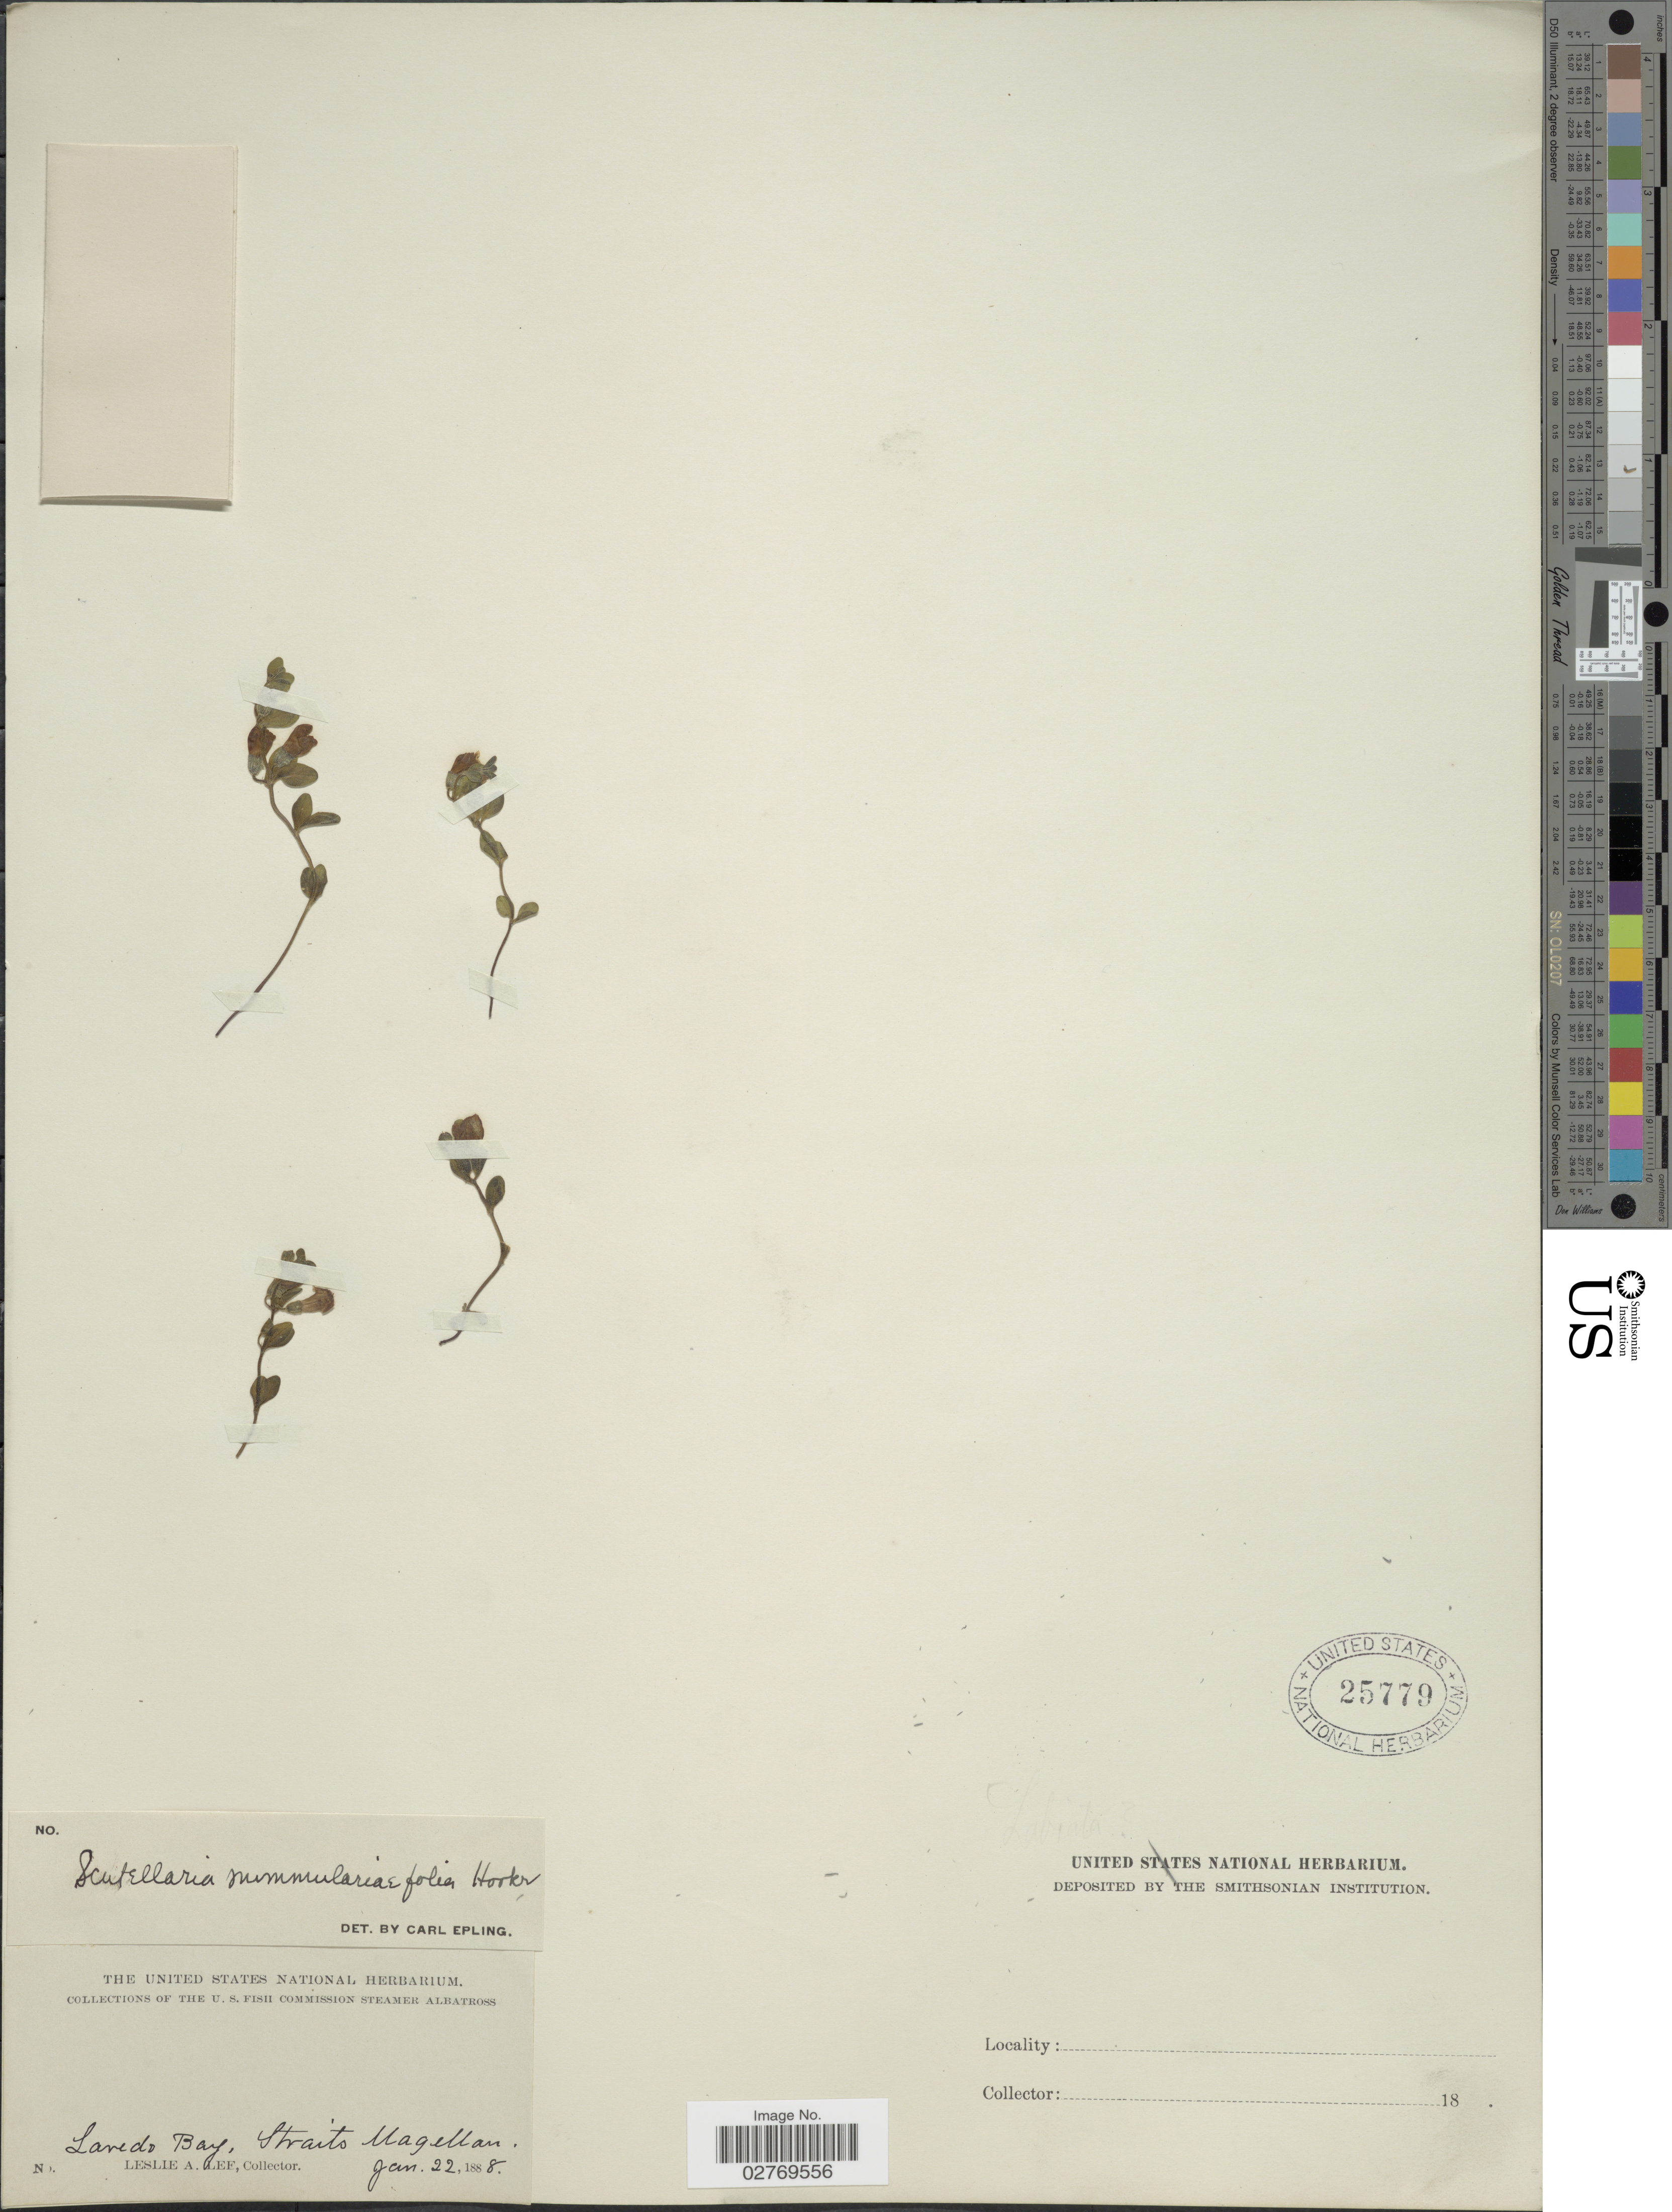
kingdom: Plantae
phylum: Tracheophyta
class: Magnoliopsida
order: Lamiales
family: Lamiaceae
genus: Scutellaria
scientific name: Scutellaria nummulariifolia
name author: Hook. f.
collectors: L. Lee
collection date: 1888-01-22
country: Chile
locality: Laredo Bay, Straits of Magellan.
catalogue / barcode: US 25779